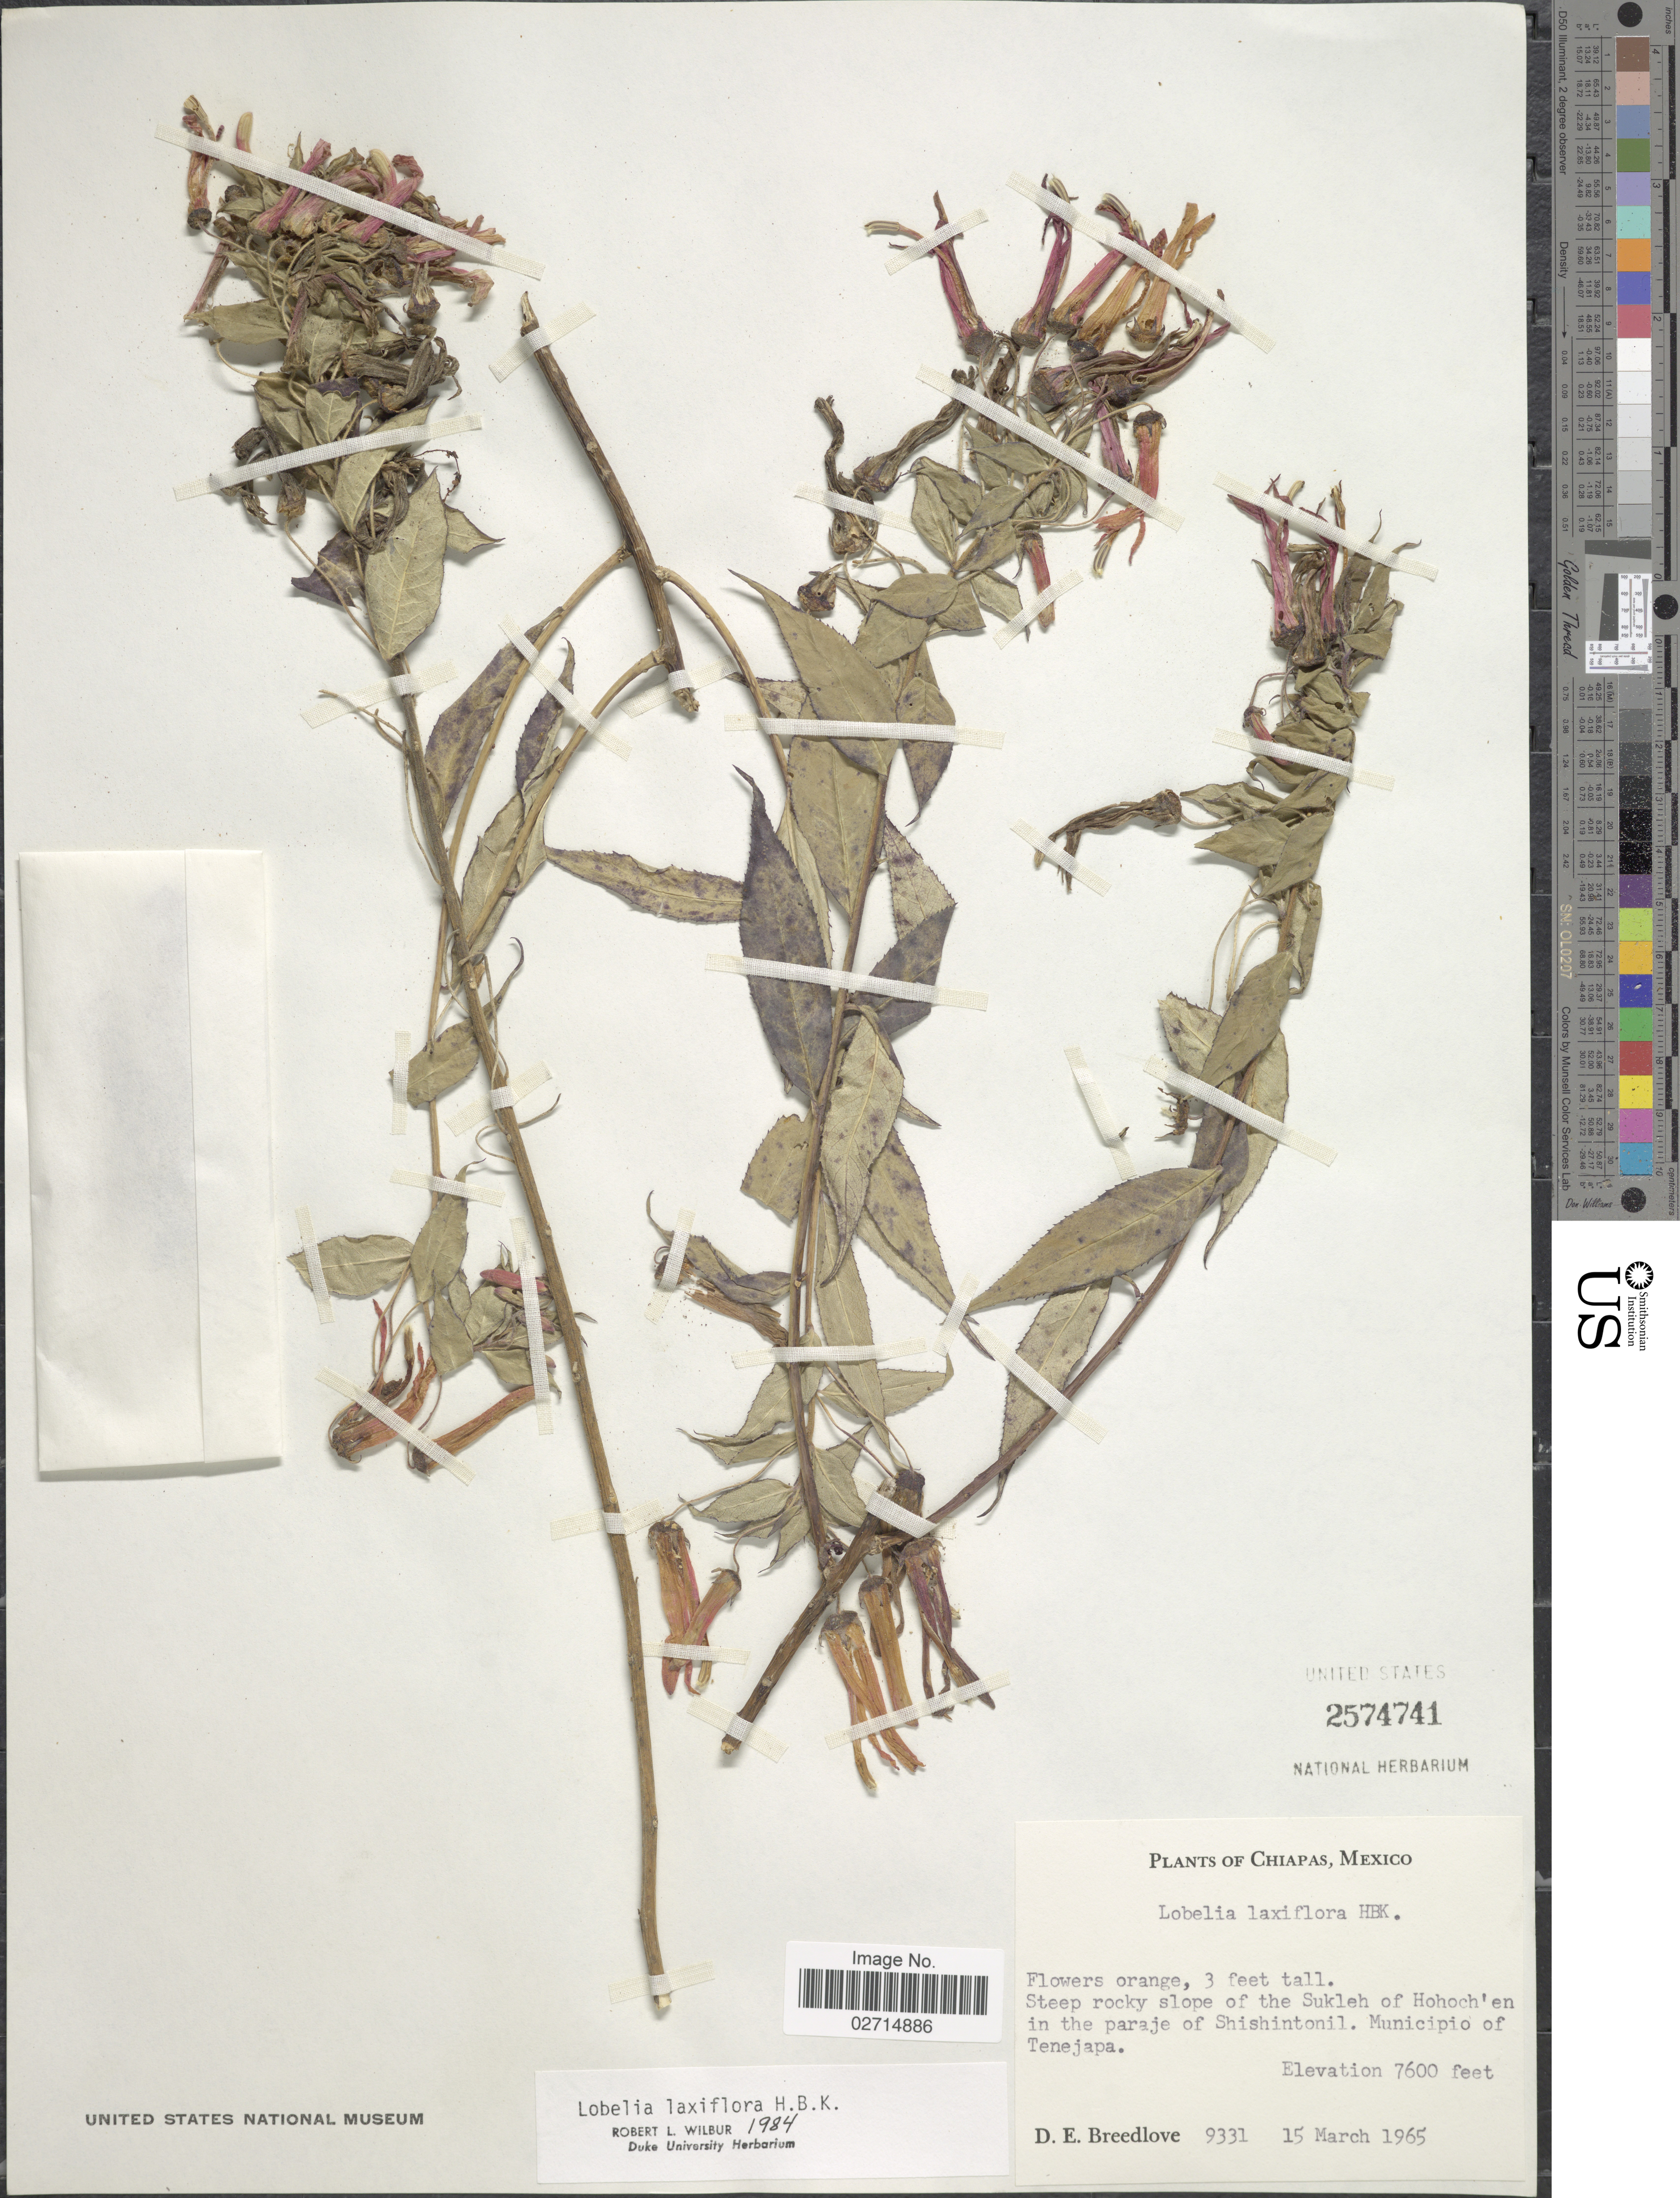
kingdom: Plantae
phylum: Tracheophyta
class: Magnoliopsida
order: Asterales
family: Campanulaceae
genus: Lobelia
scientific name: Lobelia laxiflora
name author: Kunth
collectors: D. E. Breedlove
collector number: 9331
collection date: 1965-03-15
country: Mexico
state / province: Chiapas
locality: Steep rocky slope of the Sukleh of Hohoch'en in the paraje of Shishintonil, Municipio of Tenejapa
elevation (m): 2316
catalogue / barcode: US 2574741